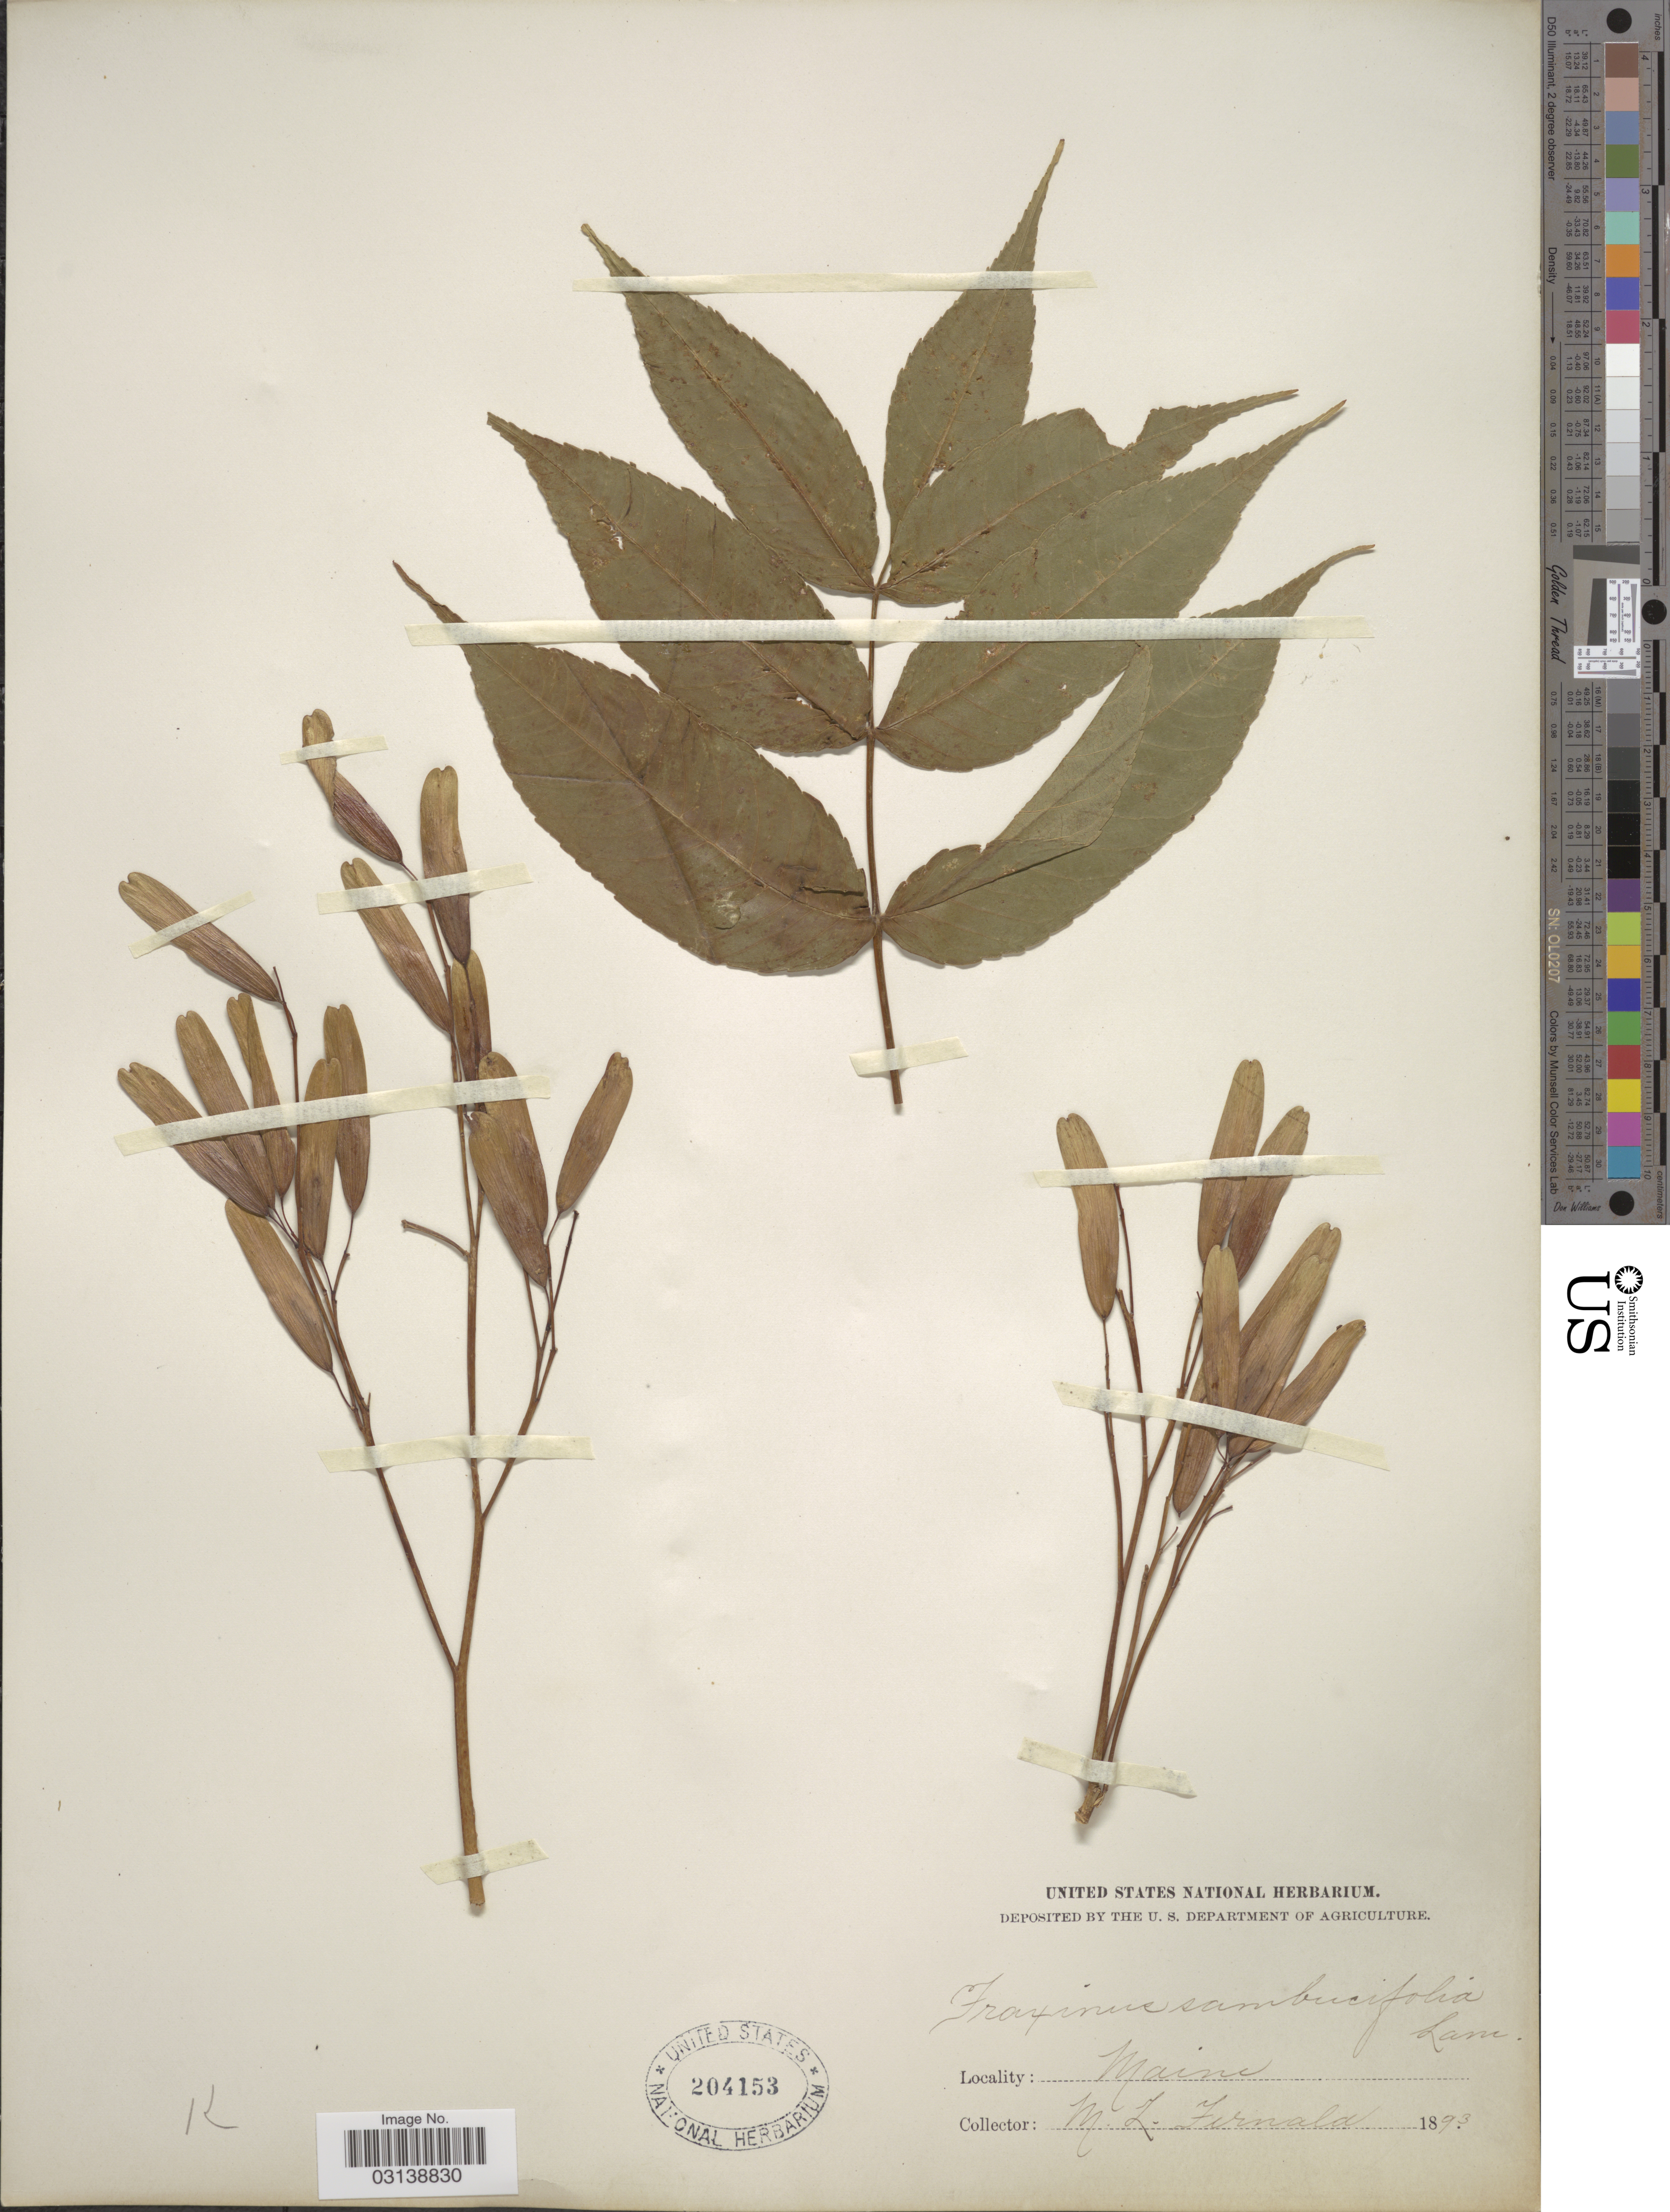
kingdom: Plantae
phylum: Tracheophyta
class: Magnoliopsida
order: Lamiales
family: Oleaceae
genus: Fraxinus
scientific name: Fraxinus nigra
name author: Marshall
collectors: M. L. Fernald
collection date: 1893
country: United States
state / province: Maine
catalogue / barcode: US 204153